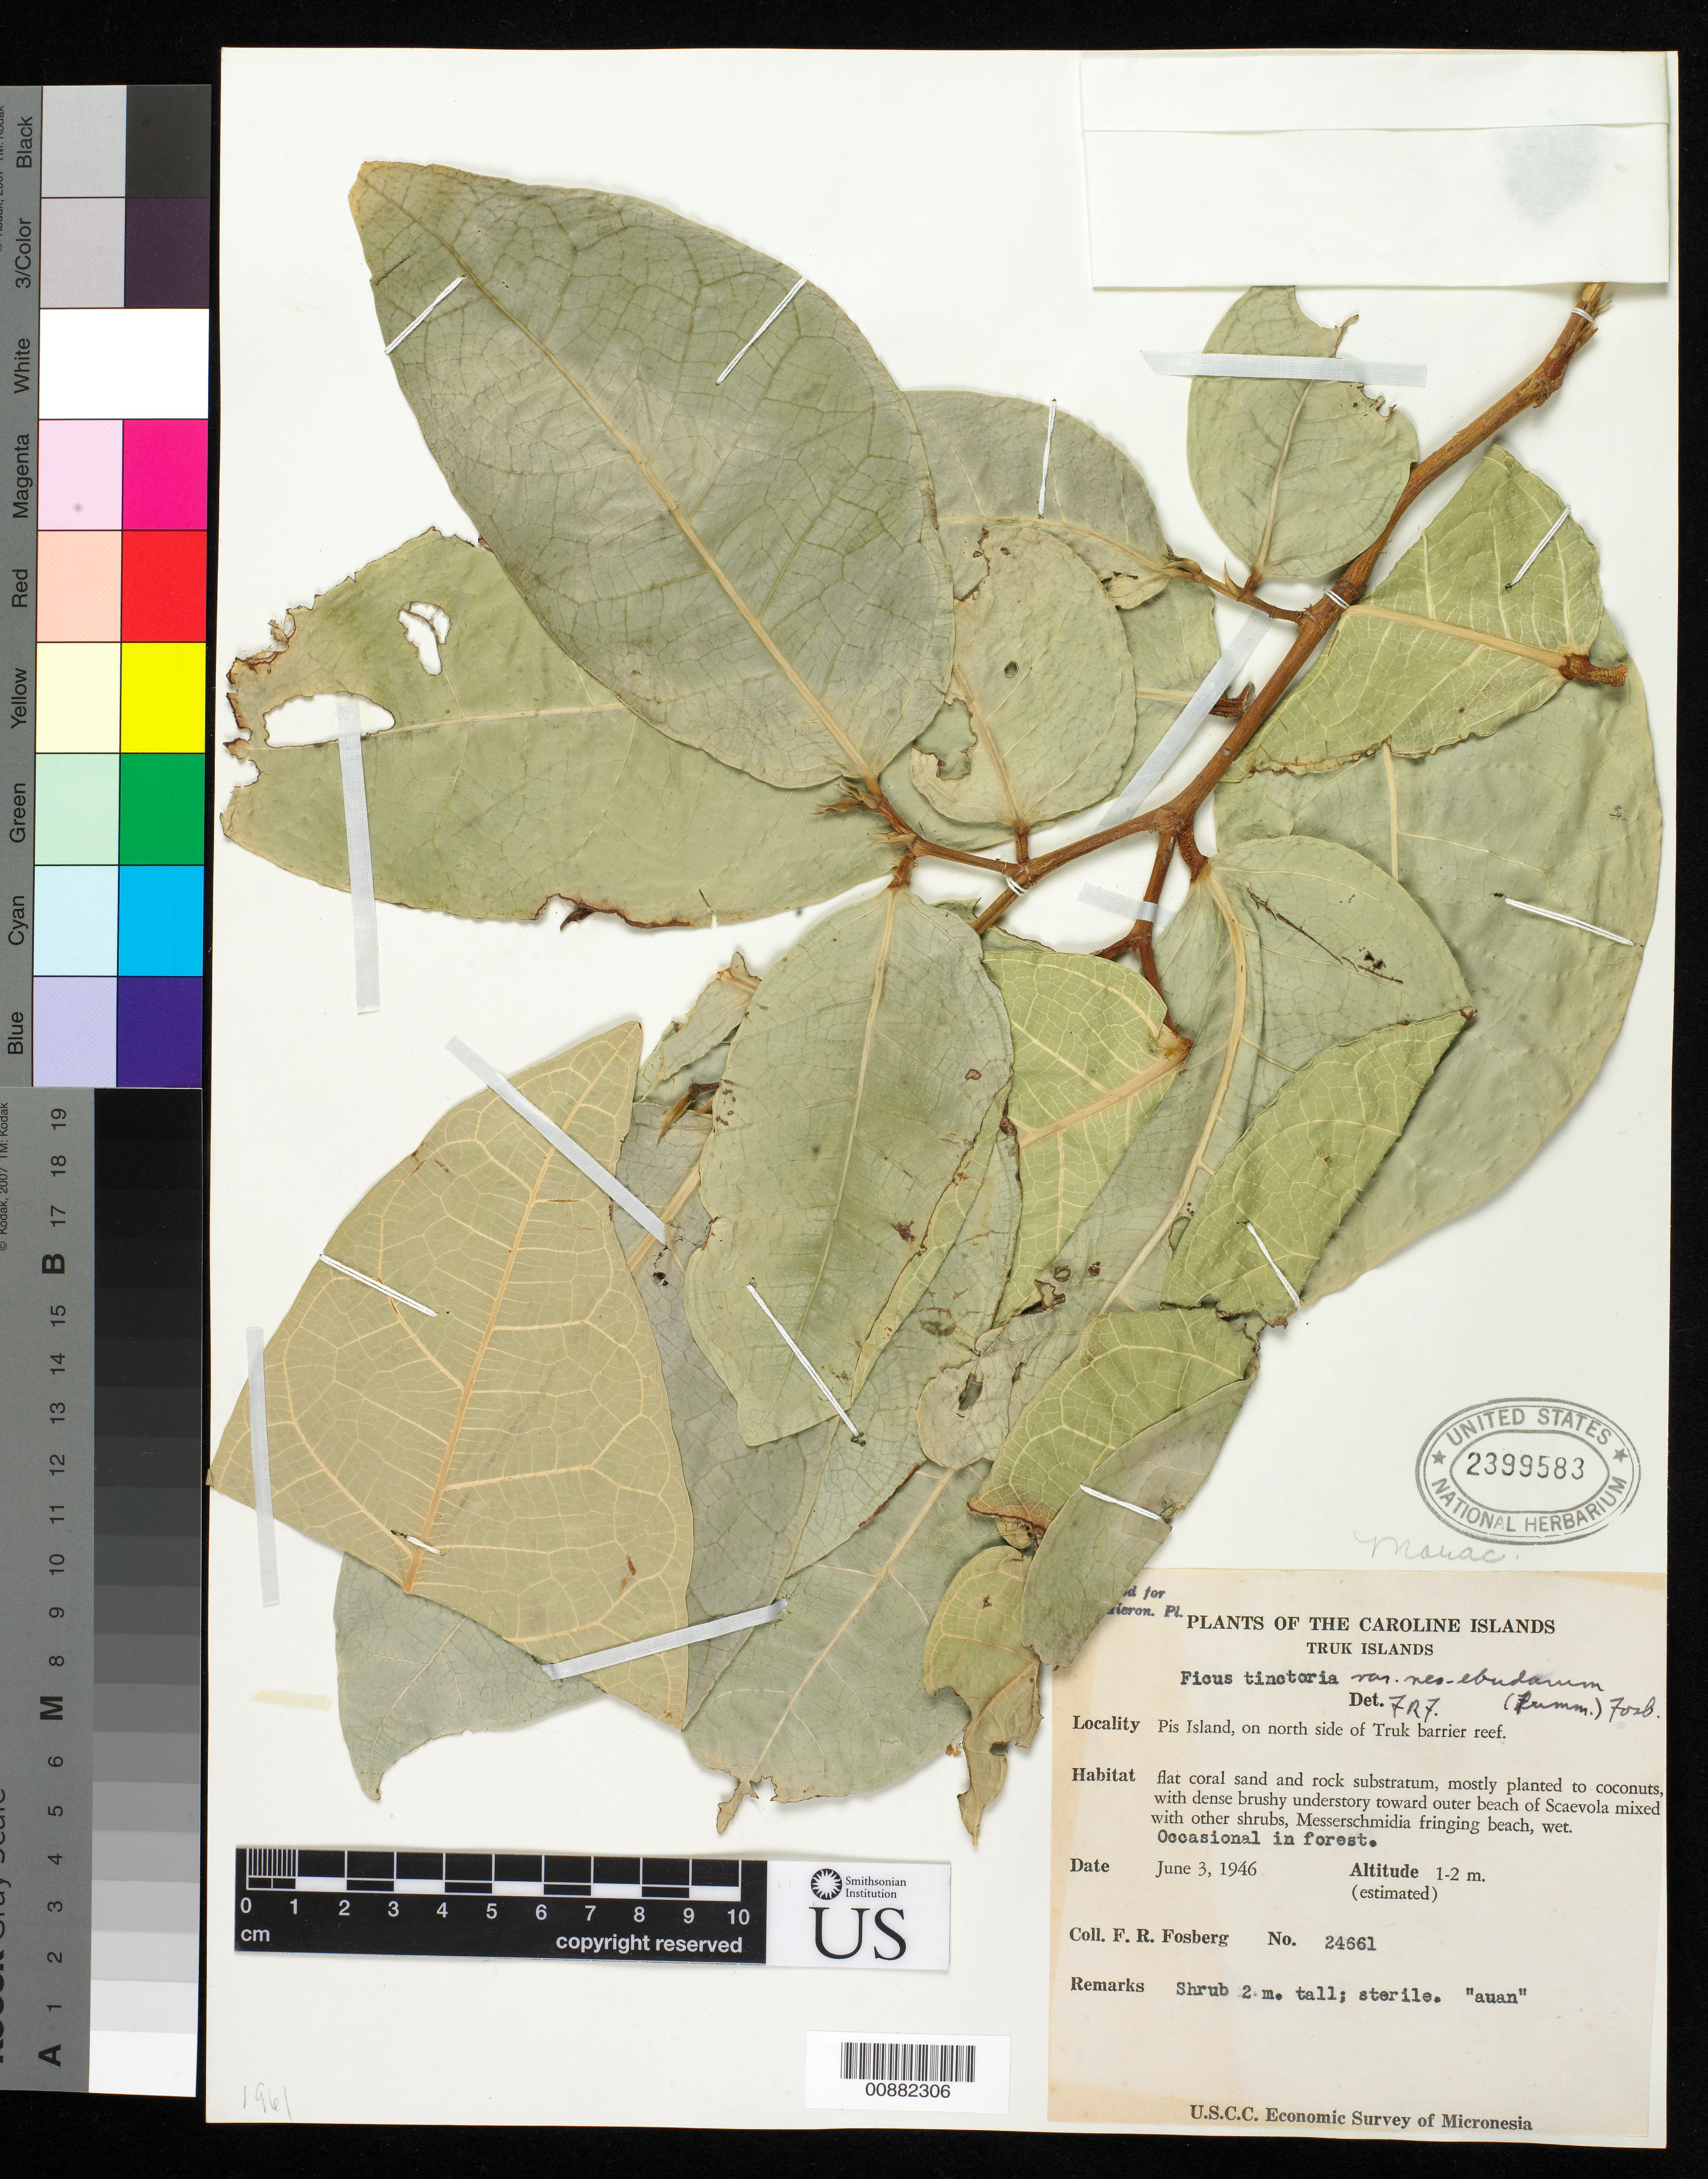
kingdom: Plantae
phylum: Tracheophyta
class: Magnoliopsida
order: Rosales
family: Moraceae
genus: Ficus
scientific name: Ficus tinctoria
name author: G. Forst.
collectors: F. R. Fosberg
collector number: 24661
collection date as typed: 03 Jun 1946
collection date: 1946-06-03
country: Micronesia, Federated States of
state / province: Truk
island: Losap Atoll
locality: Pis Islet, on north side of Truk barrier reef.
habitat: occasional in forest. Flat coral sand and rock substratum, mostly planted tococonuts, with dense brushy understory.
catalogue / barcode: US 2399583